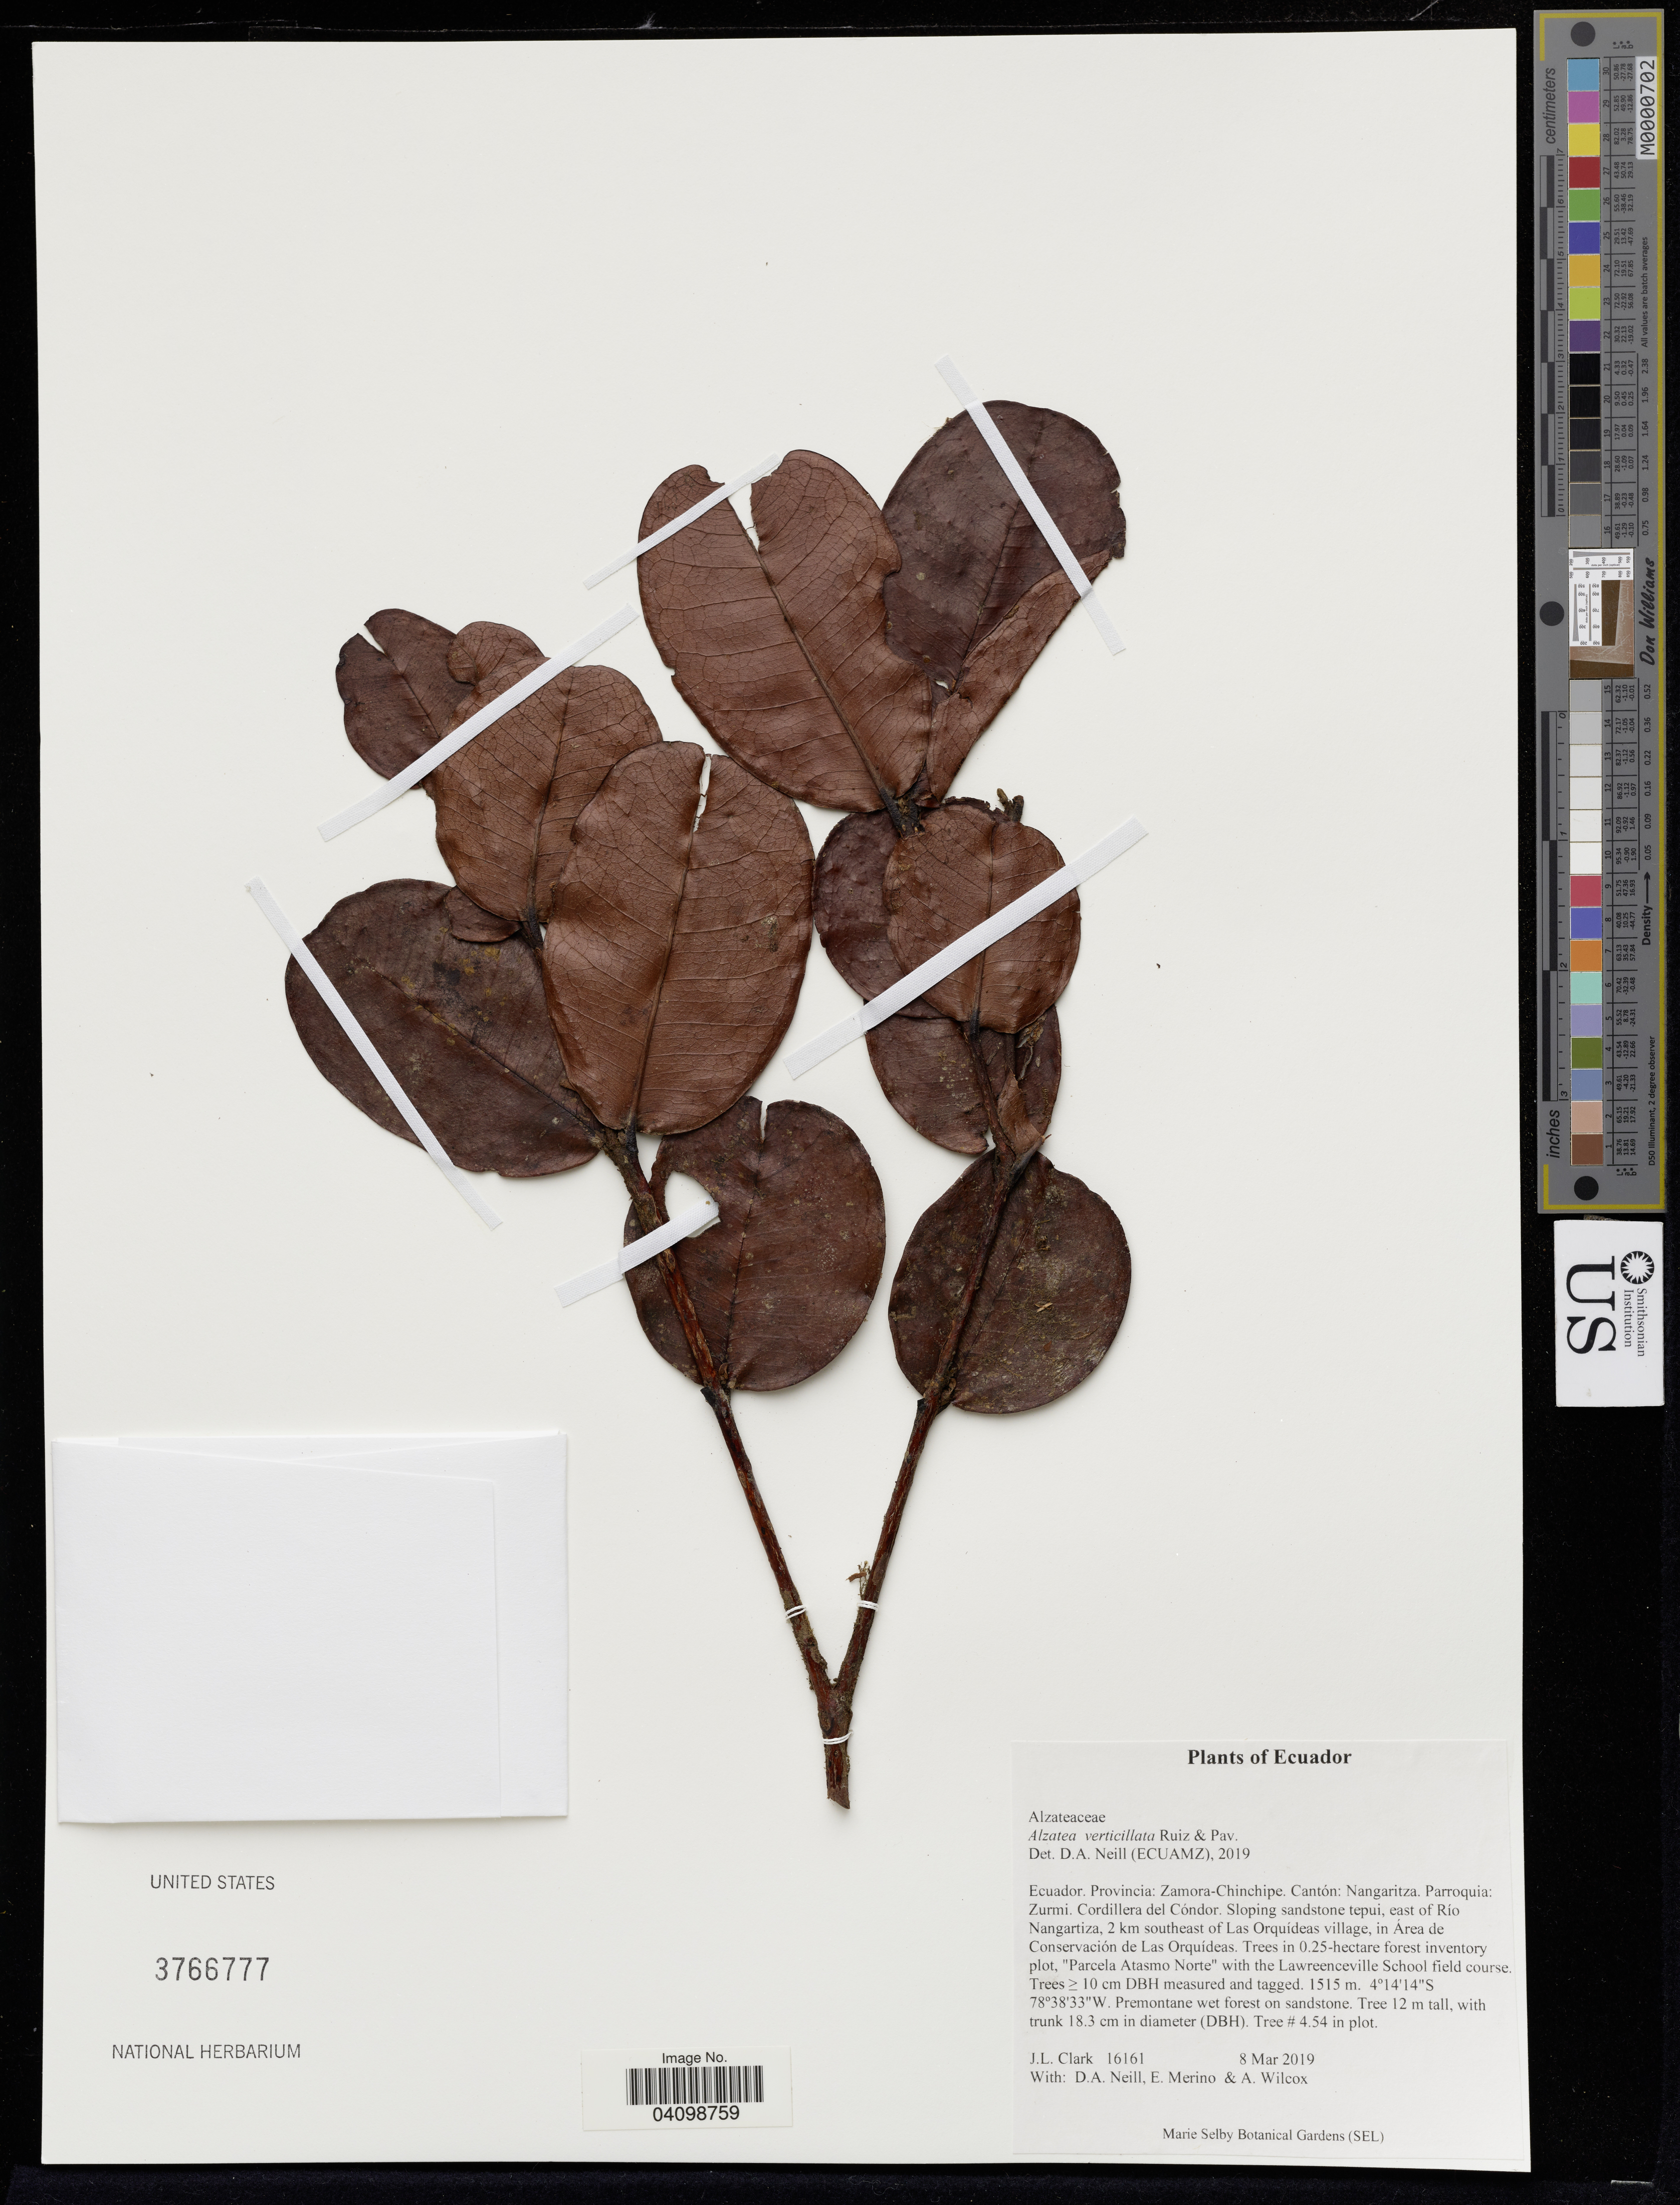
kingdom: Plantae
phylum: Tracheophyta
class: Magnoliopsida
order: Myrtales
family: Alzateaceae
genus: Alzatea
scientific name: Alzatea verticillata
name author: Ruiz & Pav.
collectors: J. Clark, D. A. Neill & A. Wilcox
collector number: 16161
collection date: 2019-03-08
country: Ecuador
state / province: Zamora-Chinchipe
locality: Cantón: Nangaritza. Parroquia: Zurmi. Cordillera del Cóndor. Sloping sandstone tepui, east of Río Nangartiza, 2 km southeast of Las Orquideas village, in Área de Conservación de Las Orqúideas.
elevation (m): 1515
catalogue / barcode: US 37667777